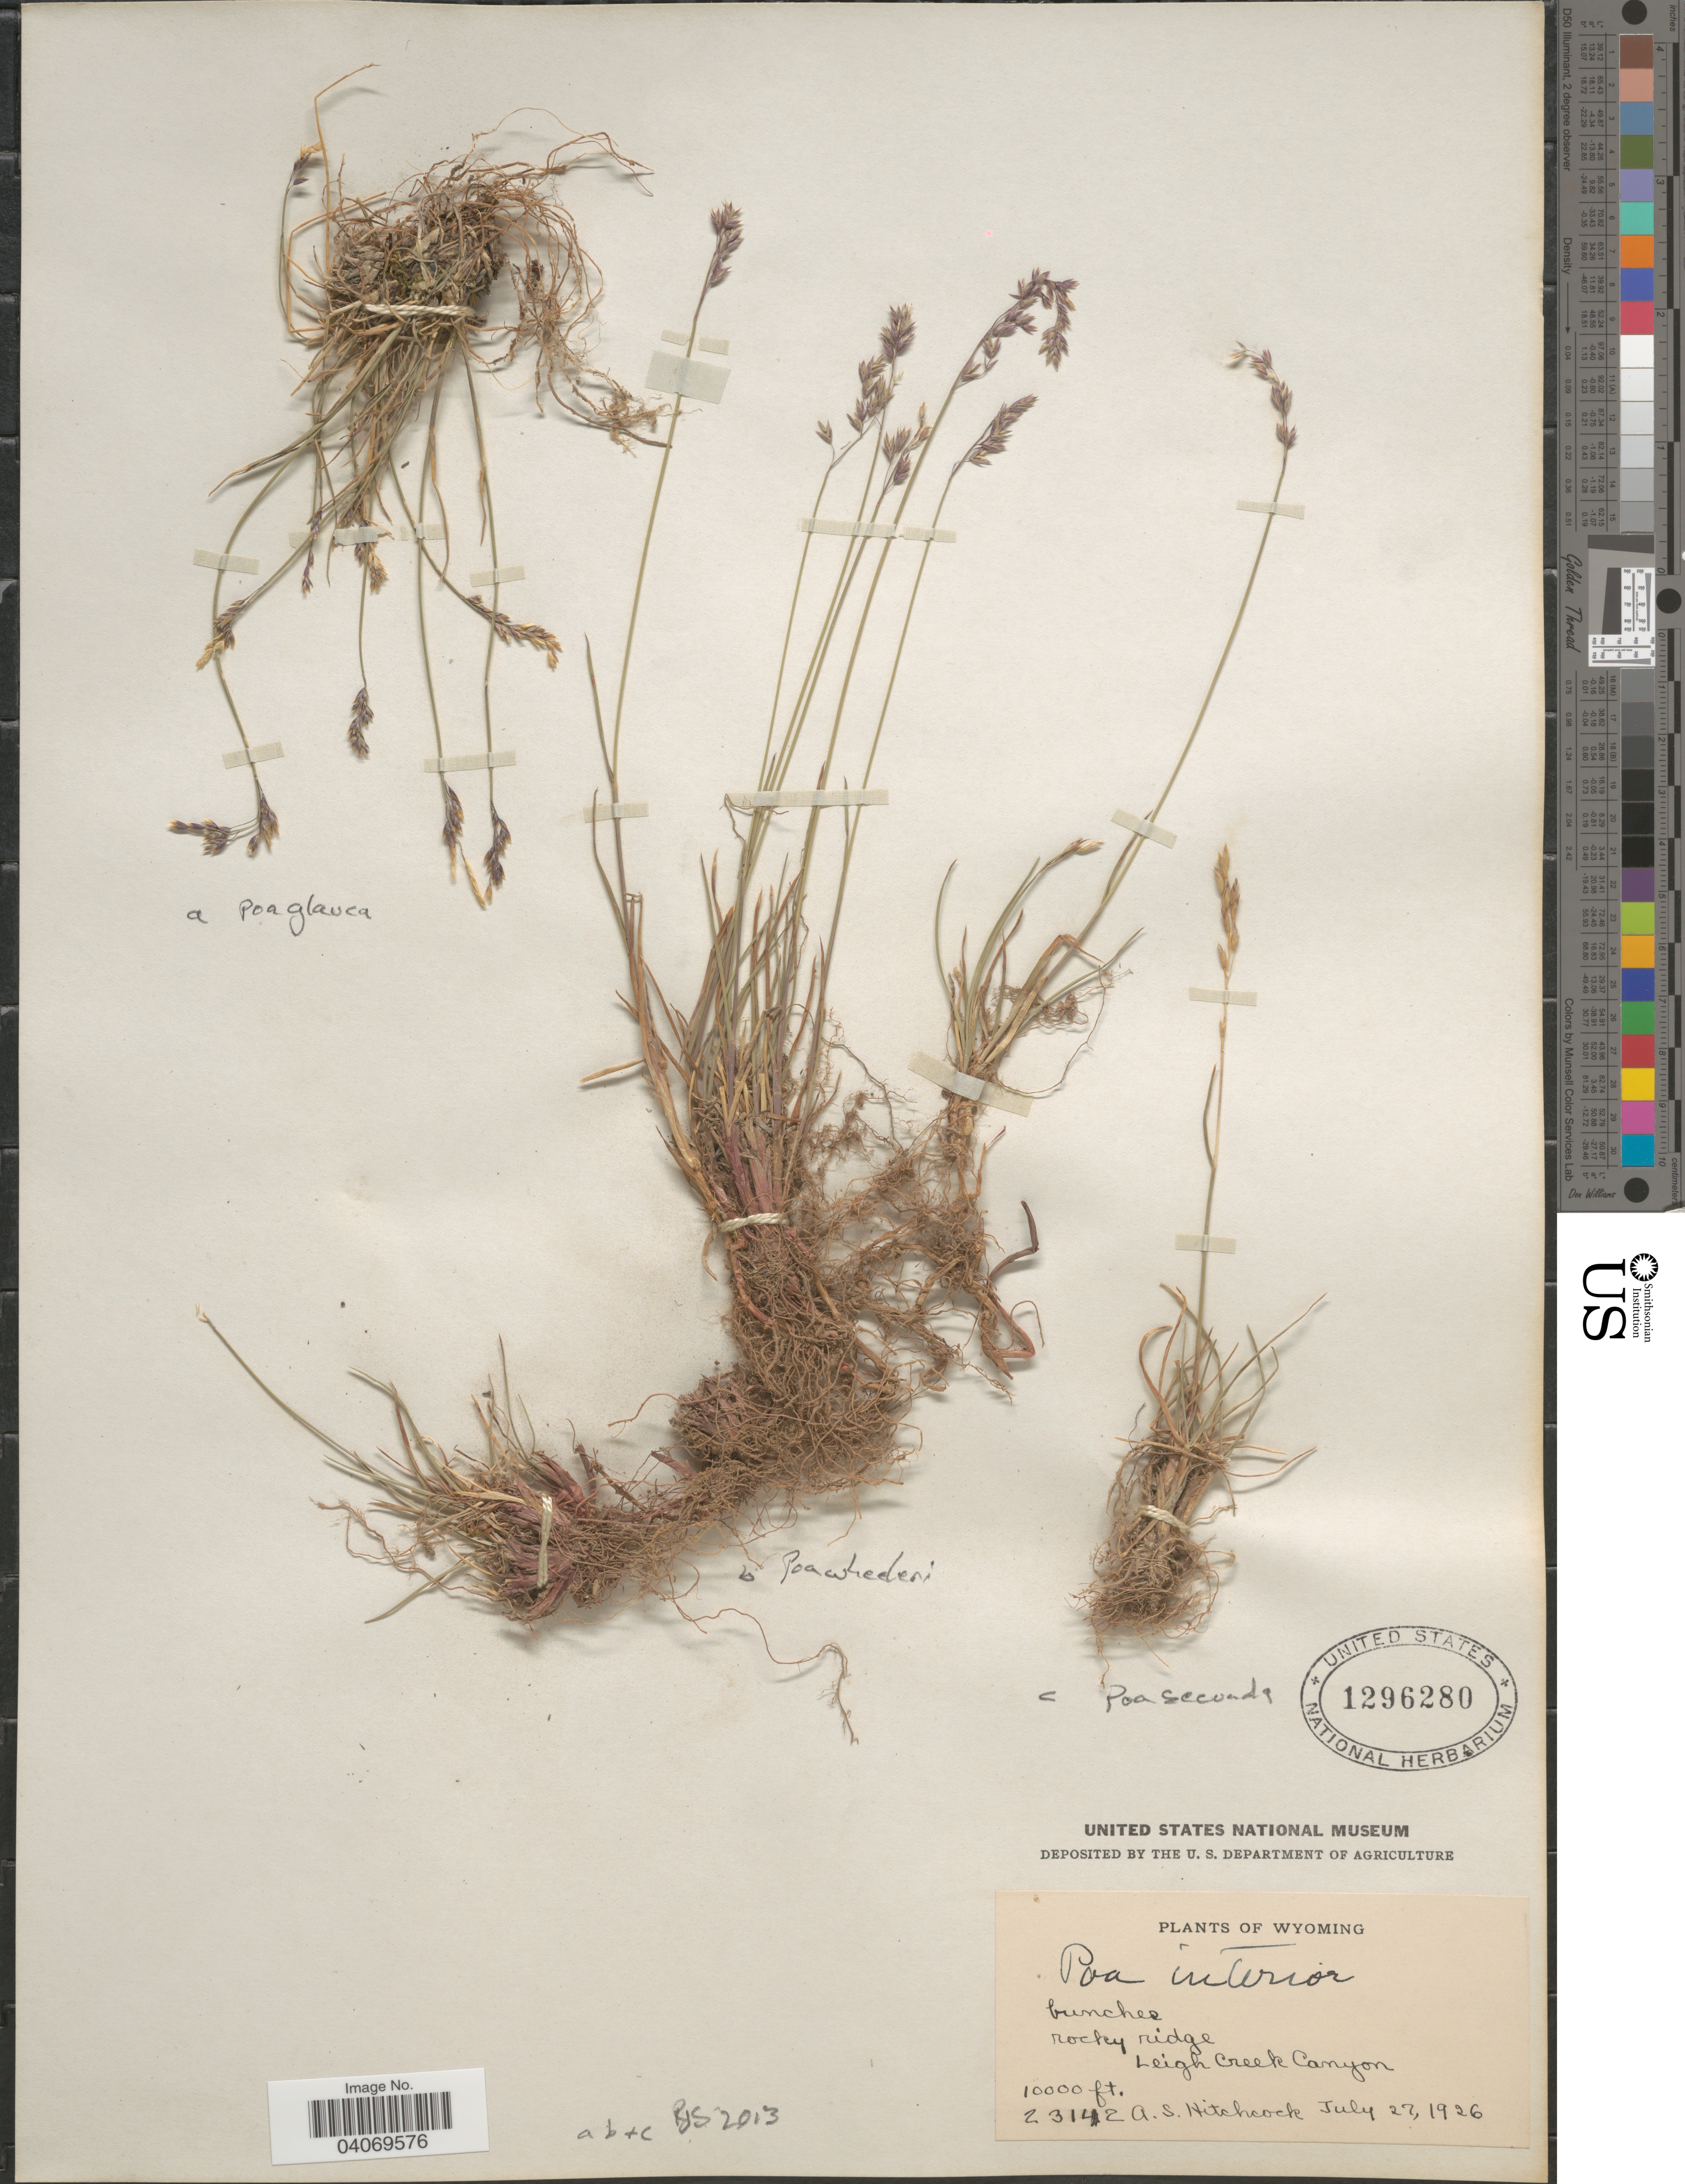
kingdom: Plantae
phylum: Tracheophyta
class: Liliopsida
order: Poales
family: Poaceae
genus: Poa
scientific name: Poa sp.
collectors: A. S. Hitchcock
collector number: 23142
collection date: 1926-07-27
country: United States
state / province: Wyoming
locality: Leigh Creek Canyon.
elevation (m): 3048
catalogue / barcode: US 1296280